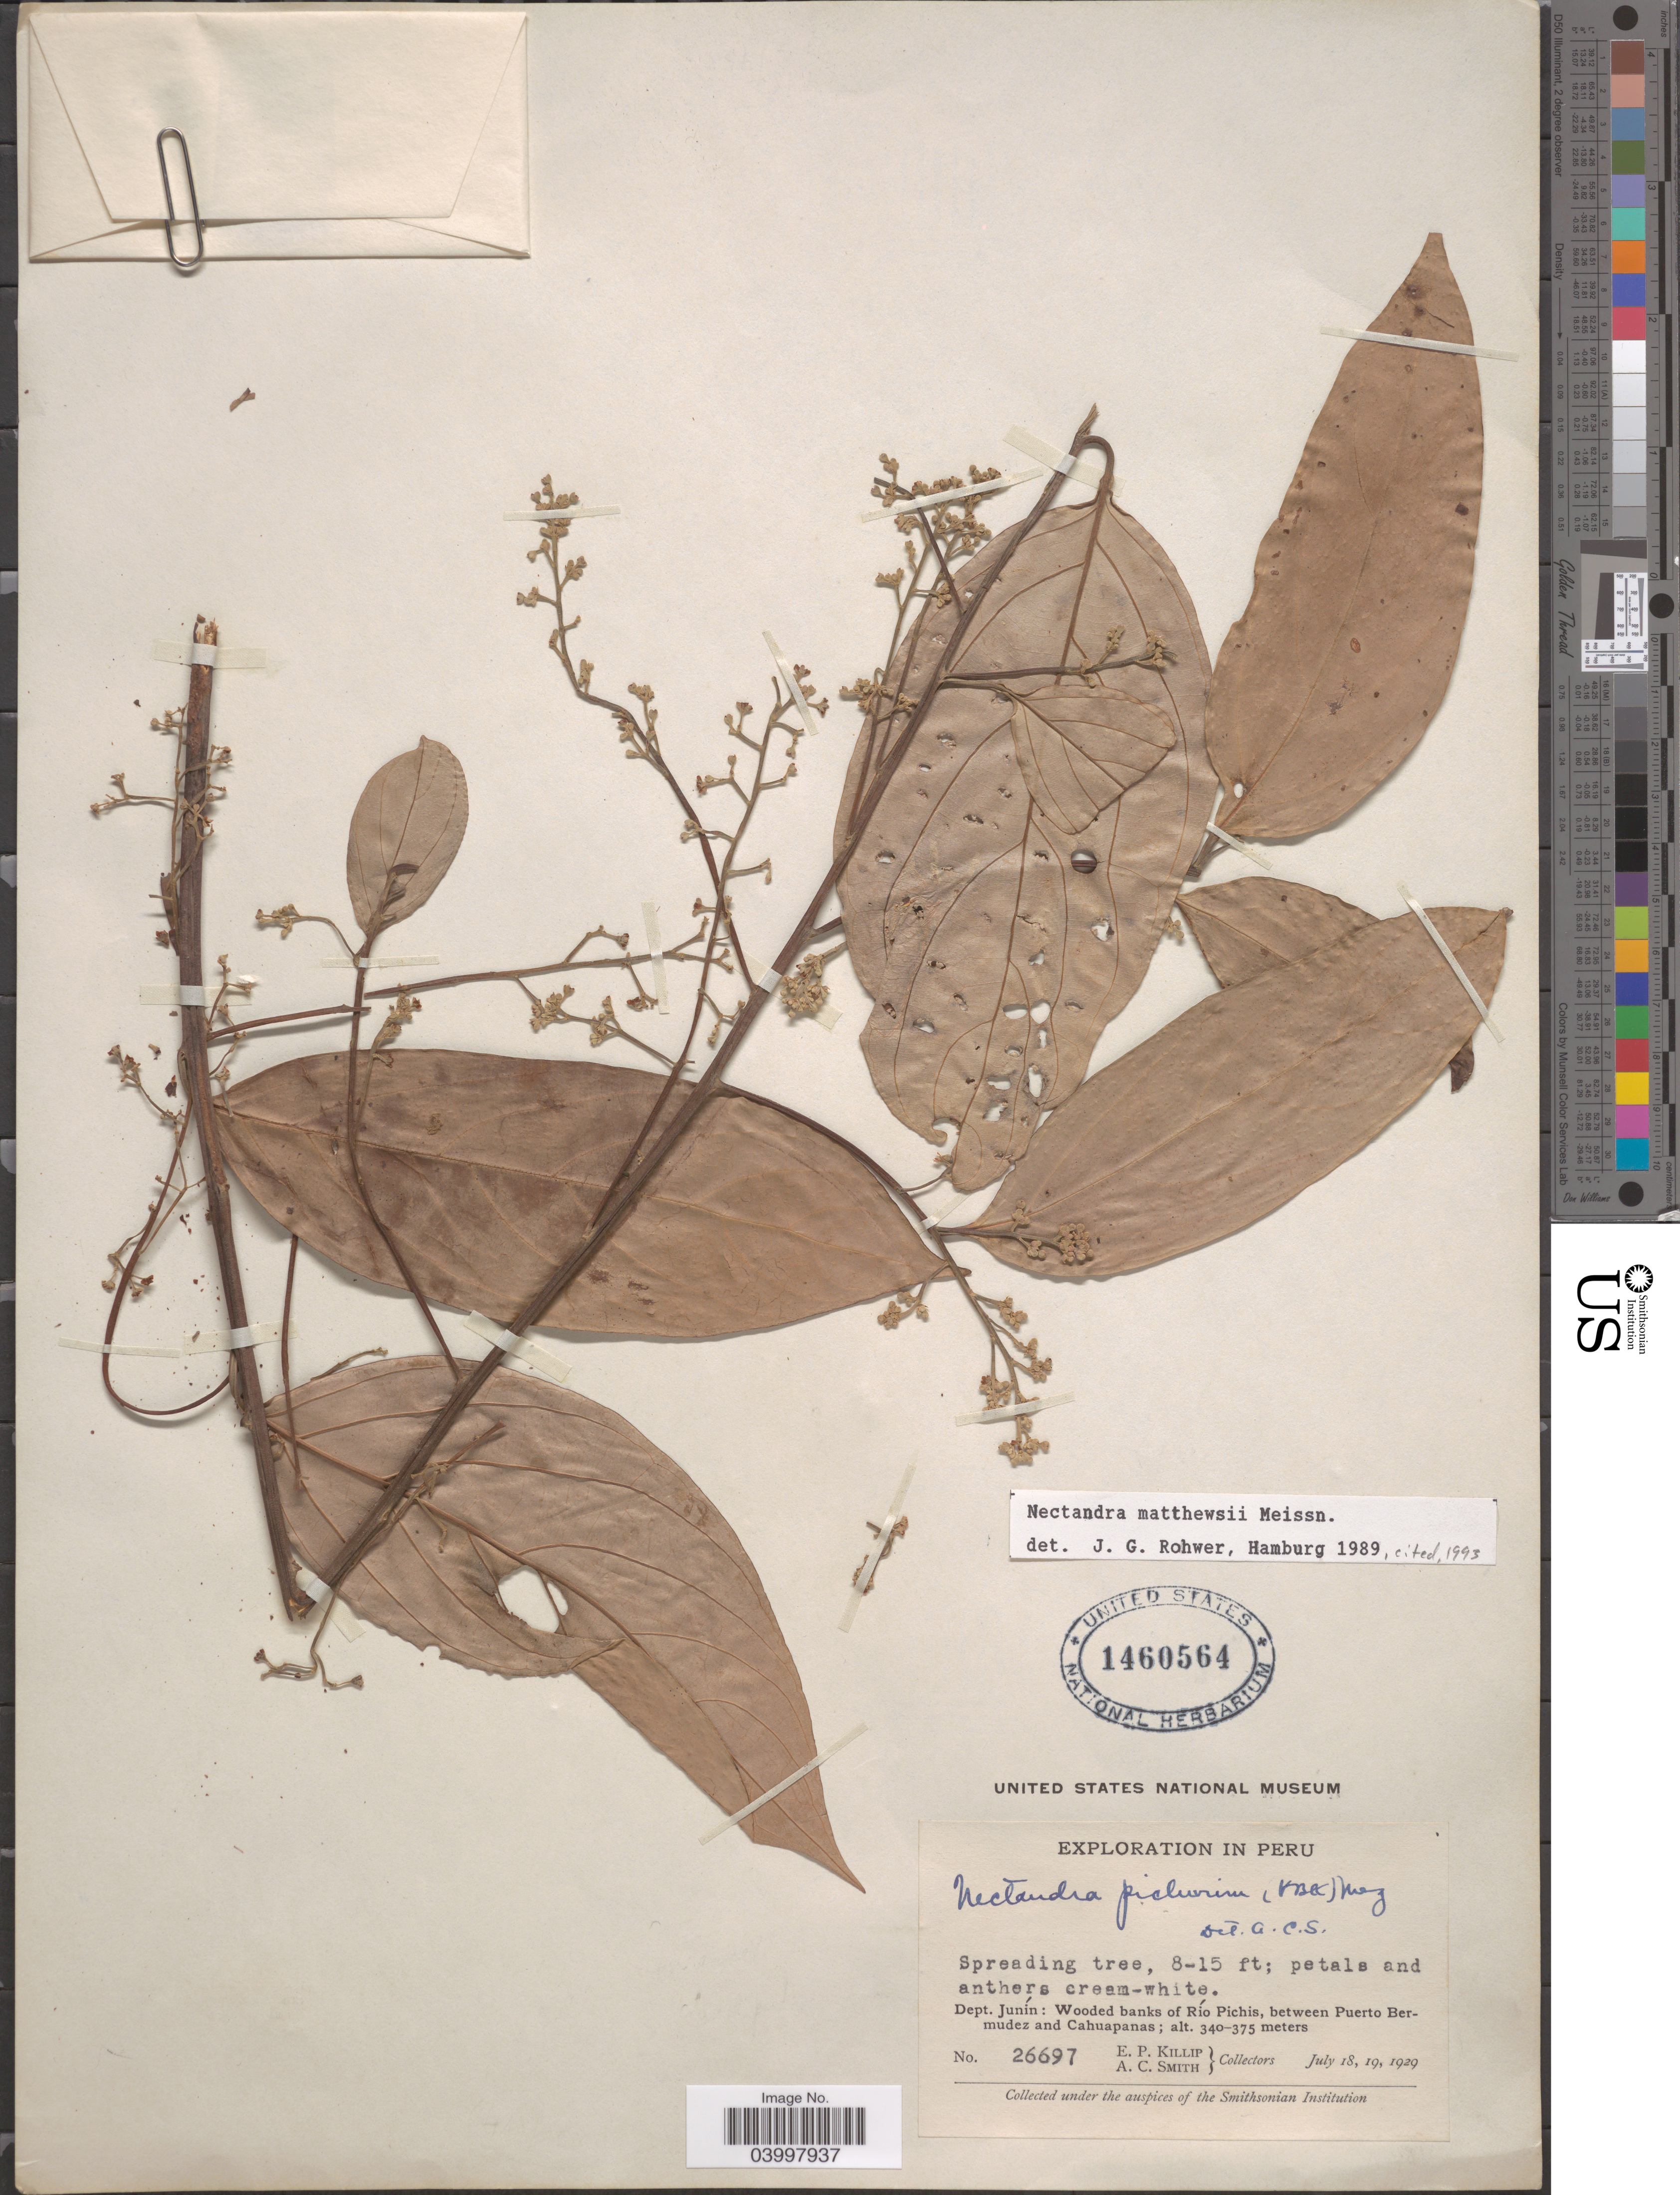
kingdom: Plantae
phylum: Tracheophyta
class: Magnoliopsida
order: Laurales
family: Lauraceae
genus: Nectandra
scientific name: Nectandra matthewsii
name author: Meisn.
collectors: E. P. Killip & A. C. Smith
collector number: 26697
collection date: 1929-07-18/1929-07-19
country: Peru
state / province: Junín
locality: Dept. Junín: Wooded banks of Río Pichis, between Puerto Bermudez and Cahuapanas.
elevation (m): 340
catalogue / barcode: US 1460564